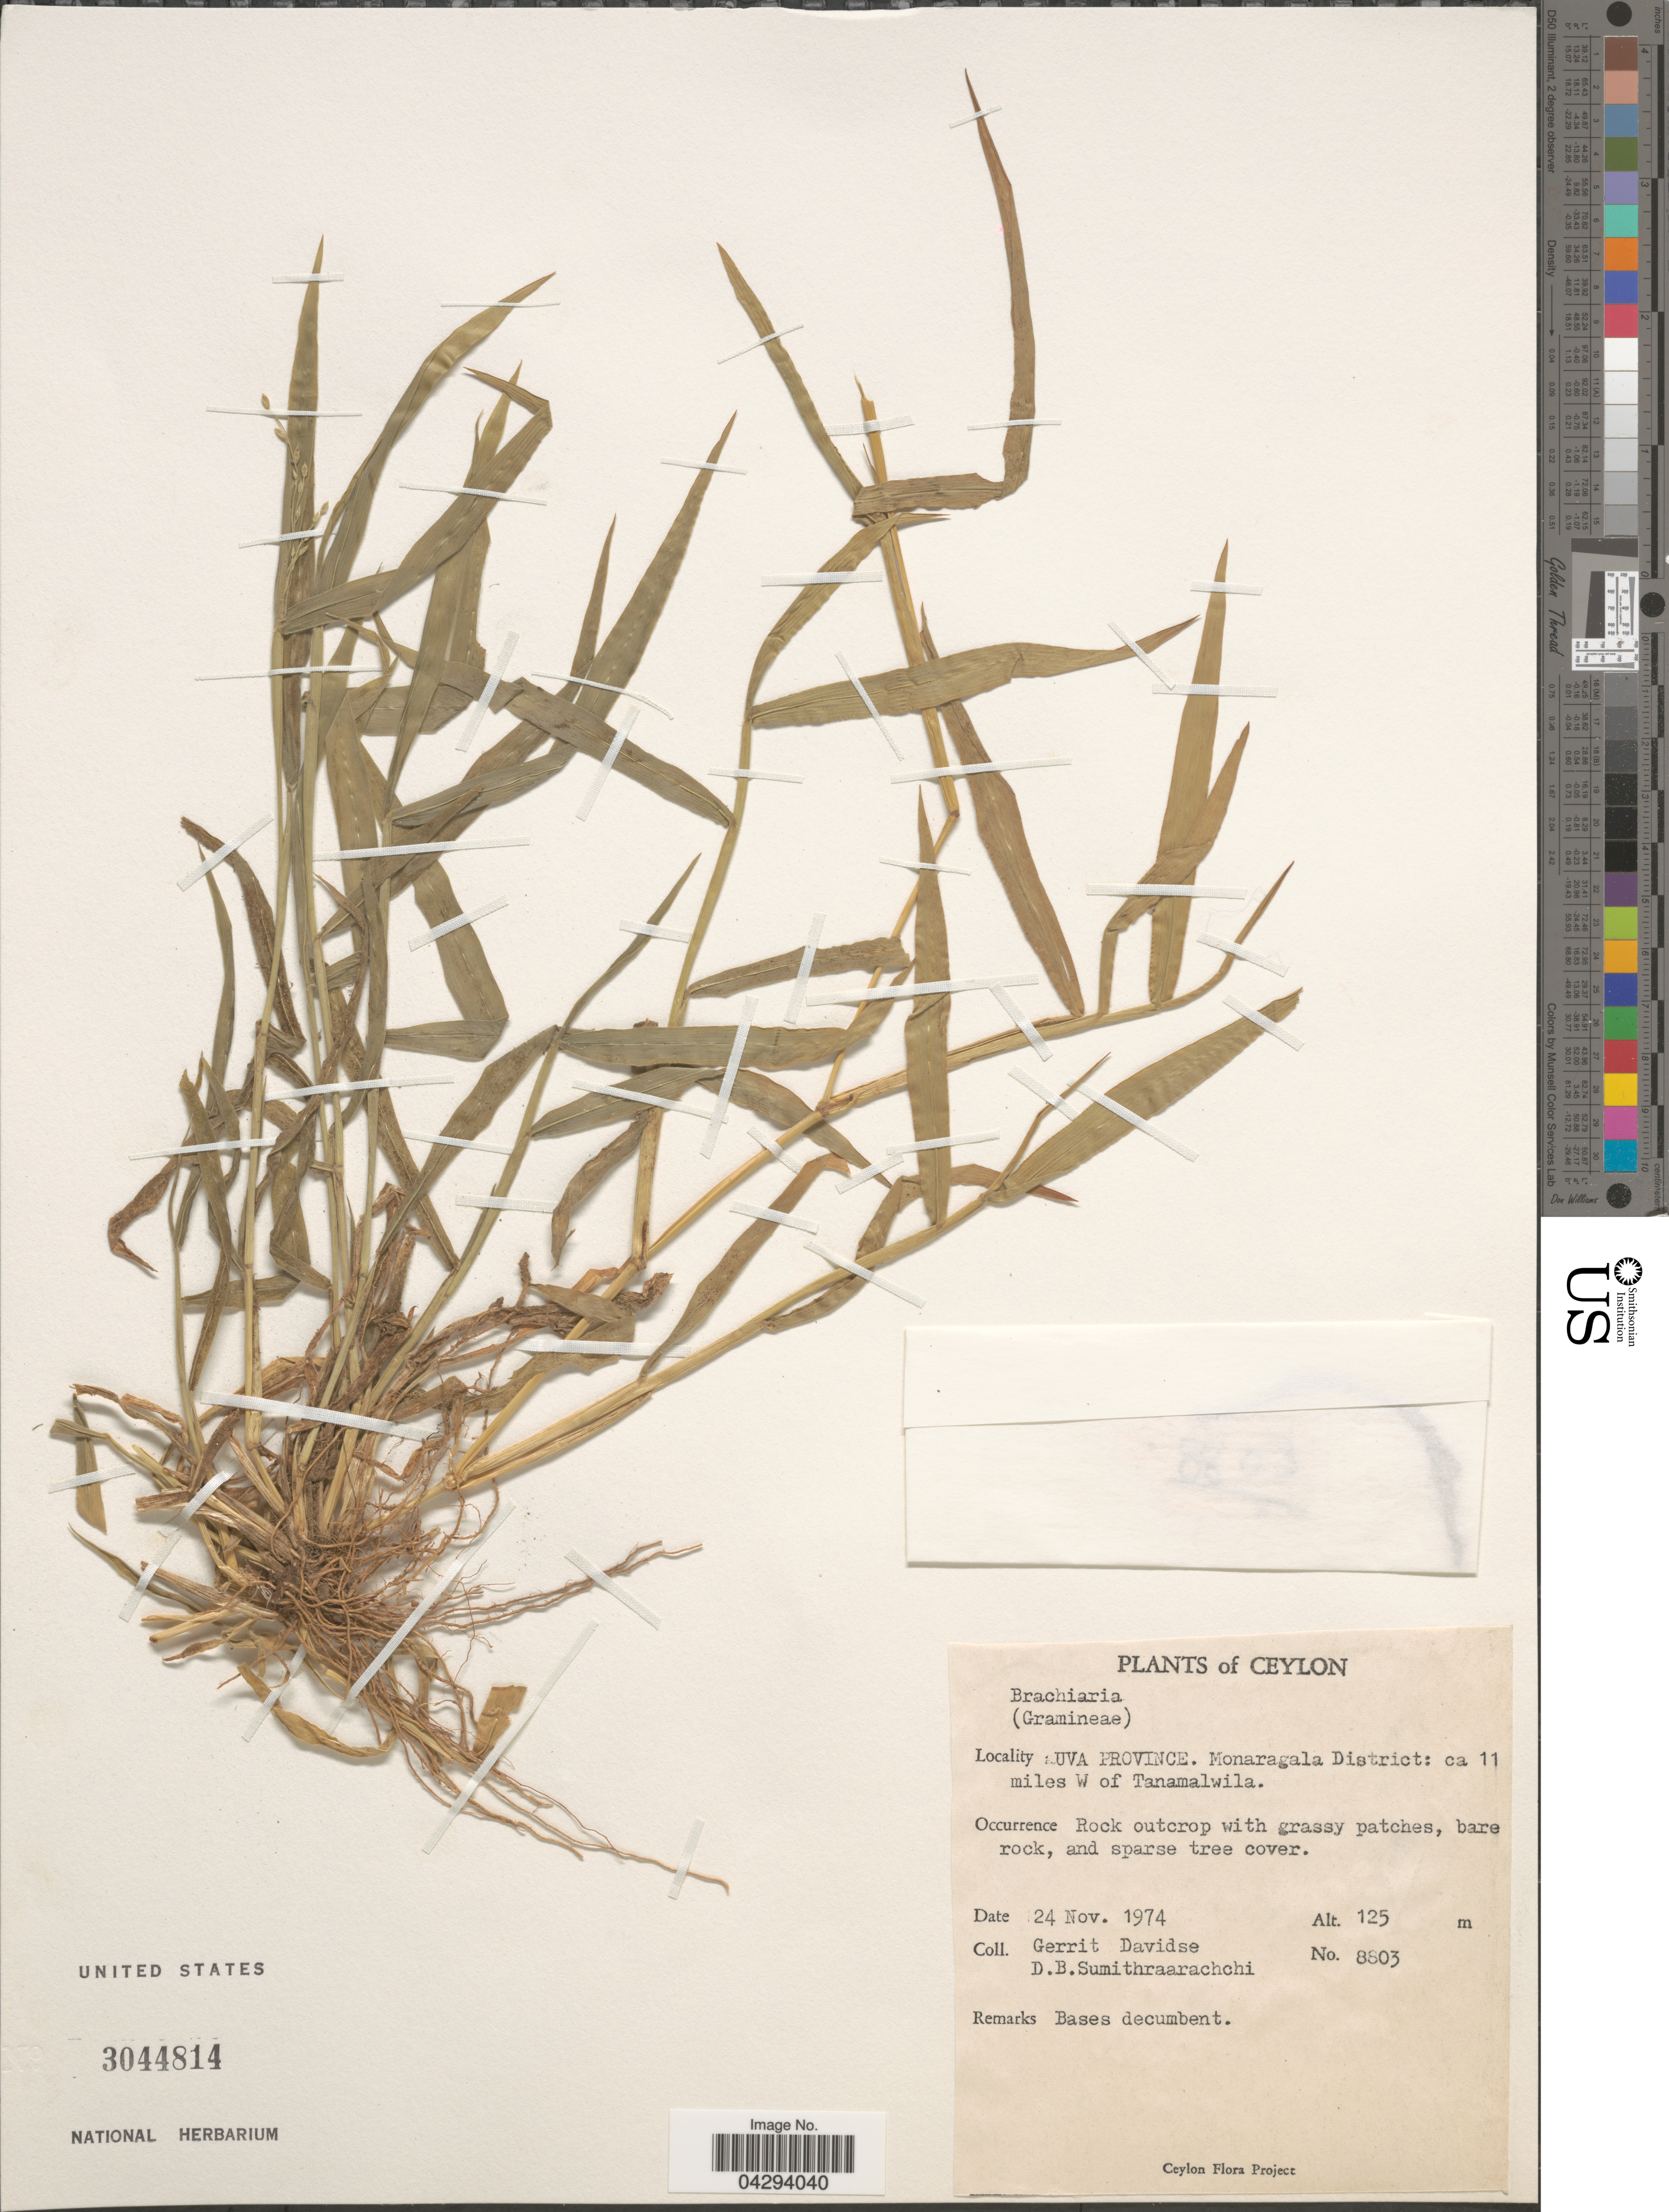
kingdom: Plantae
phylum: Tracheophyta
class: Liliopsida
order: Poales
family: Poaceae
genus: Urochloa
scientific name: Urochloa sp.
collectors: G. Davidse & D. B. Sumithraarachchi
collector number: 8803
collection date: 1974-11-24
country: Sri Lanka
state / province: Uva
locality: Ceylon. Monaragala Distrcit: ca 11 miles W of Tanamalwila.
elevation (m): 125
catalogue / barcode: US 3044814